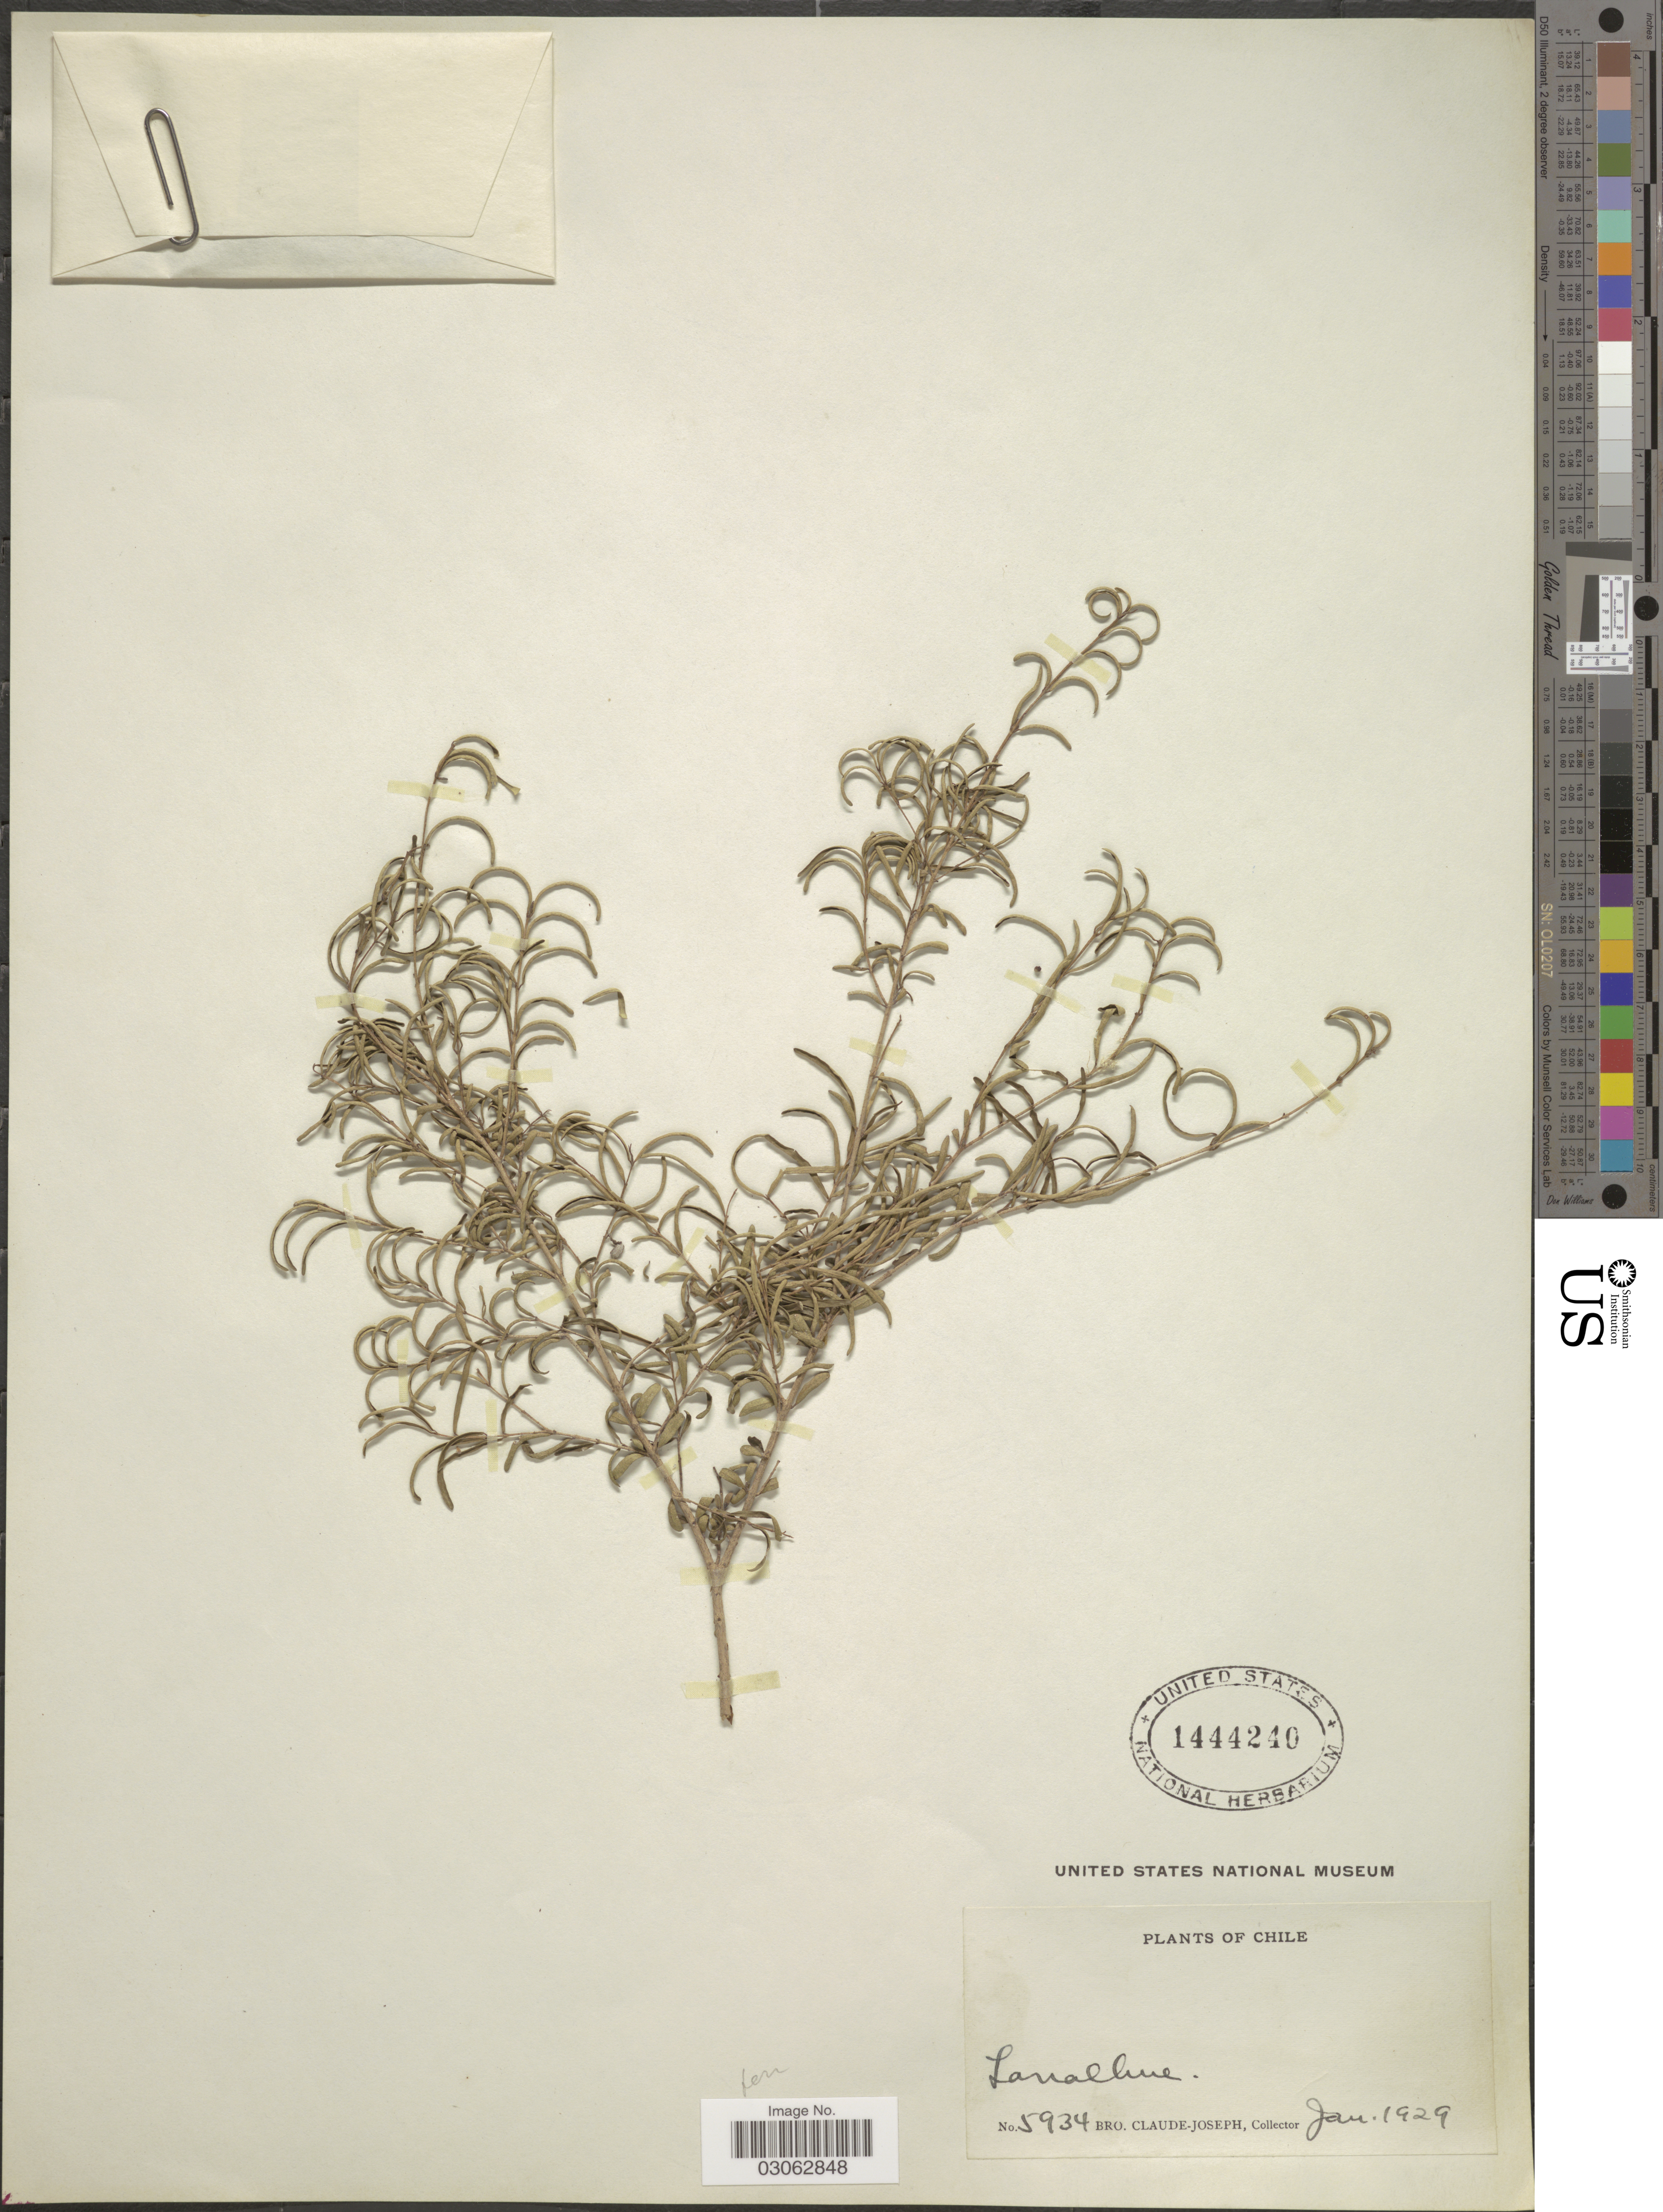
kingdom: Plantae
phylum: Tracheophyta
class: Magnoliopsida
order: Myrtales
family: Myrtaceae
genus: Melaleuca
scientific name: Melaleuca linariifolia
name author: Sm.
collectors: Bro. Claude-Joseph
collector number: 5934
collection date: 1929-01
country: Chile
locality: Lanalhue.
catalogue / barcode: US 1444240